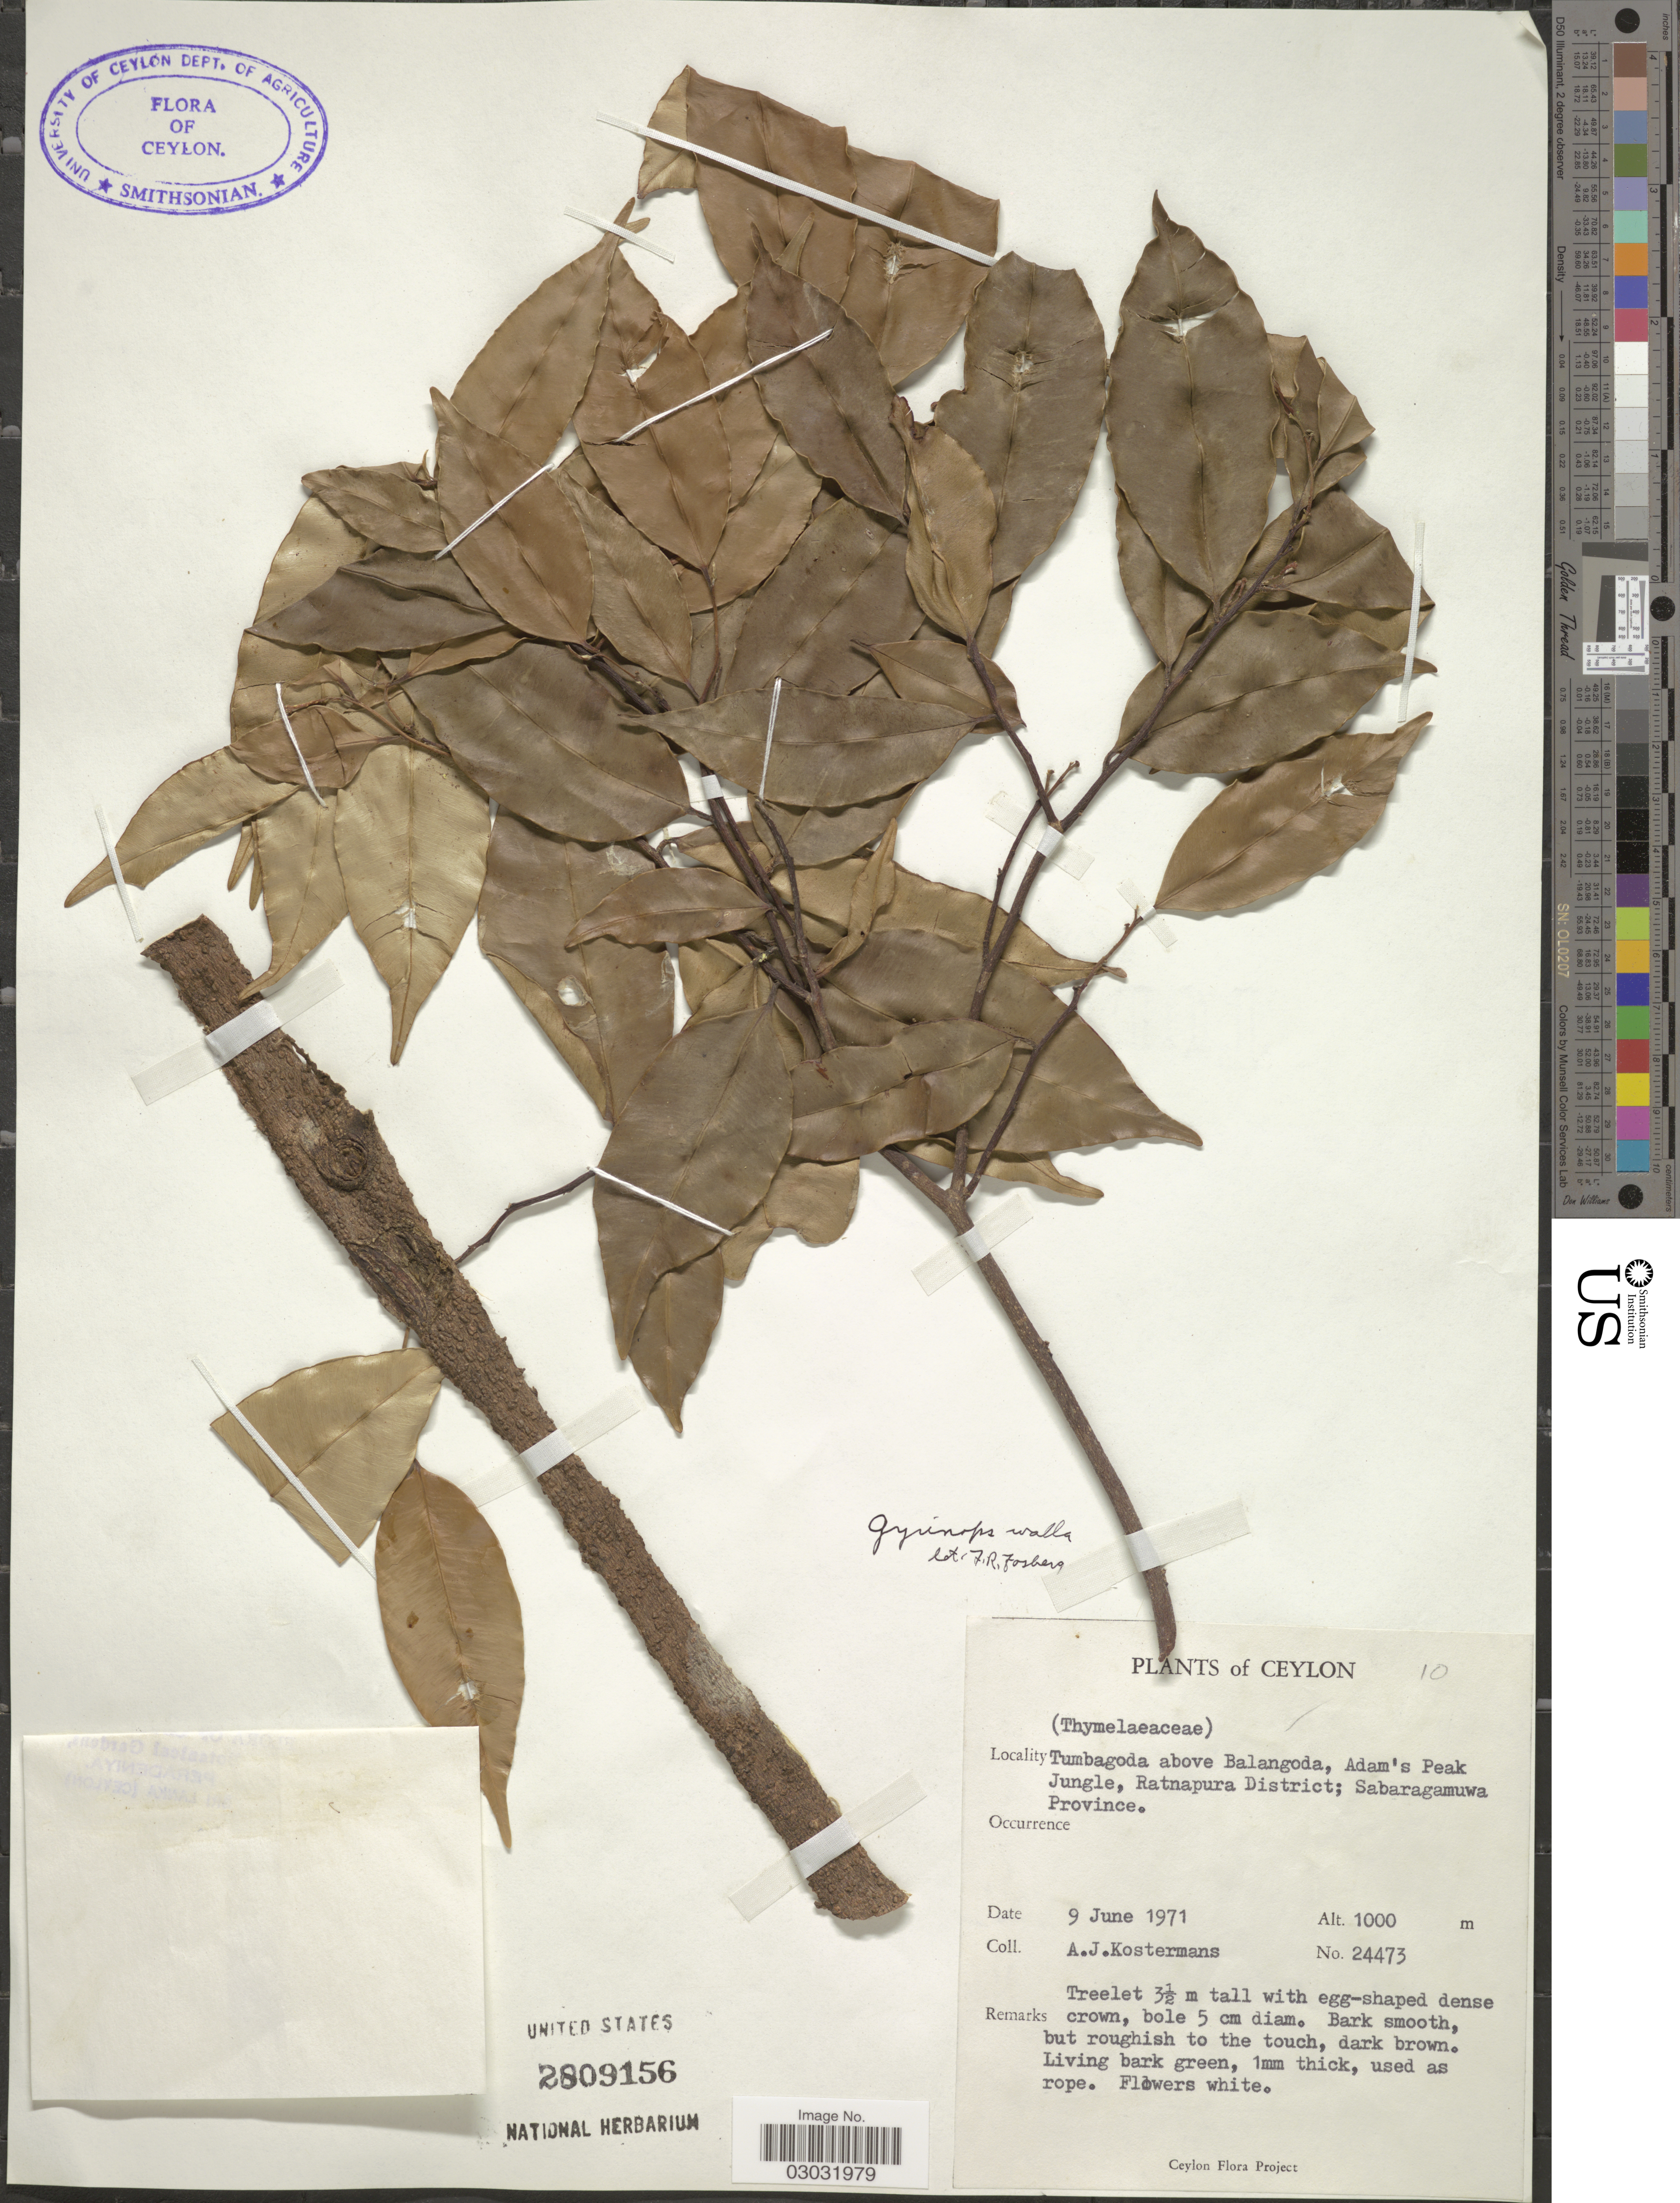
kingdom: Plantae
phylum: Tracheophyta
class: Magnoliopsida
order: Malvales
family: Thymelaeaceae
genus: Gyrinops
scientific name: Gyrinops walla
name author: Gaertn.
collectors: A. J. G. Kostermans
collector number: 24473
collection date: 1971-06-09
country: Sri Lanka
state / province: Sabaragamuwa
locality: Ceylon, Tumbagoda above Balangoda, Adam's Peak Jungle, Ratnapura District; Sabaragamuwa Province.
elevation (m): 1000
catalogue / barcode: US 2809156